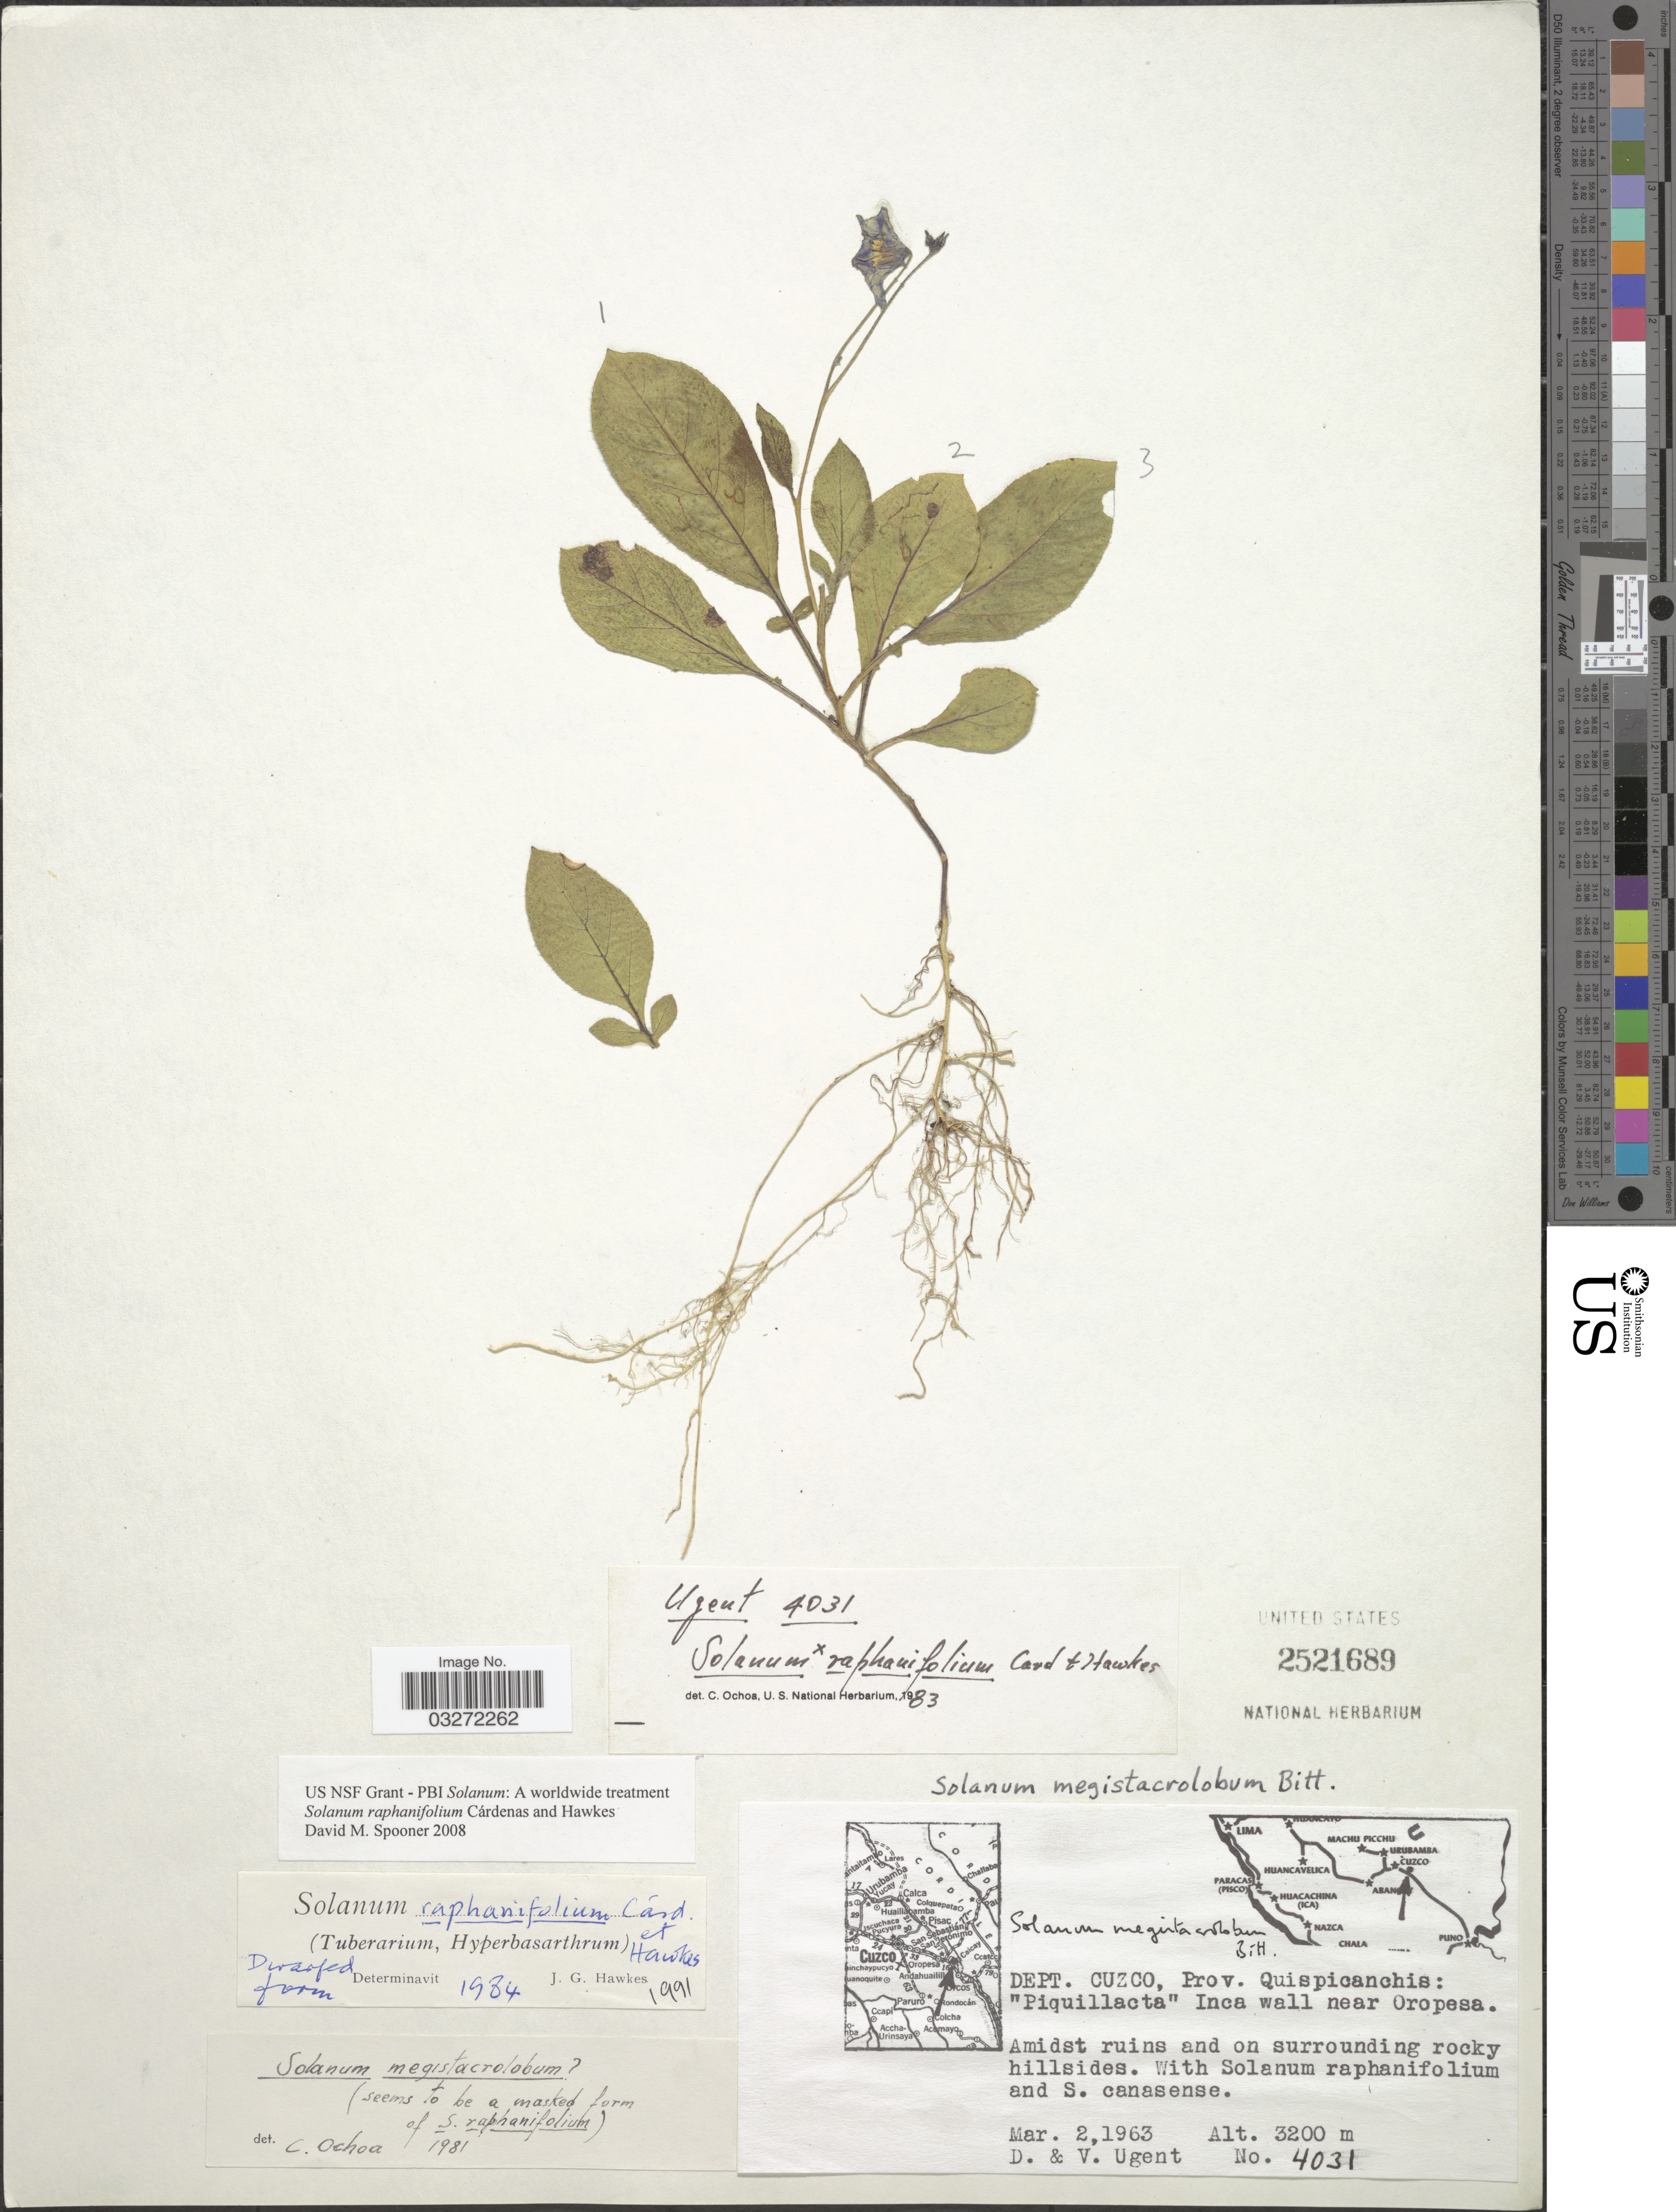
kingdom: Plantae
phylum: Tracheophyta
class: Magnoliopsida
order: Solanales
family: Solanaceae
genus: Solanum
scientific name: Solanum raphanifolium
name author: Cárdenas & Hawkes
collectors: D. Ugent & V. Ugent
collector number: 4031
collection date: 1963-03-02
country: Peru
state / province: Cusco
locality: Dept. Cuzco, Prov. Quispicanchis: "Piquillacta" Inca wall near Oropesa.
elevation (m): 3200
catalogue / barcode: US 2521689